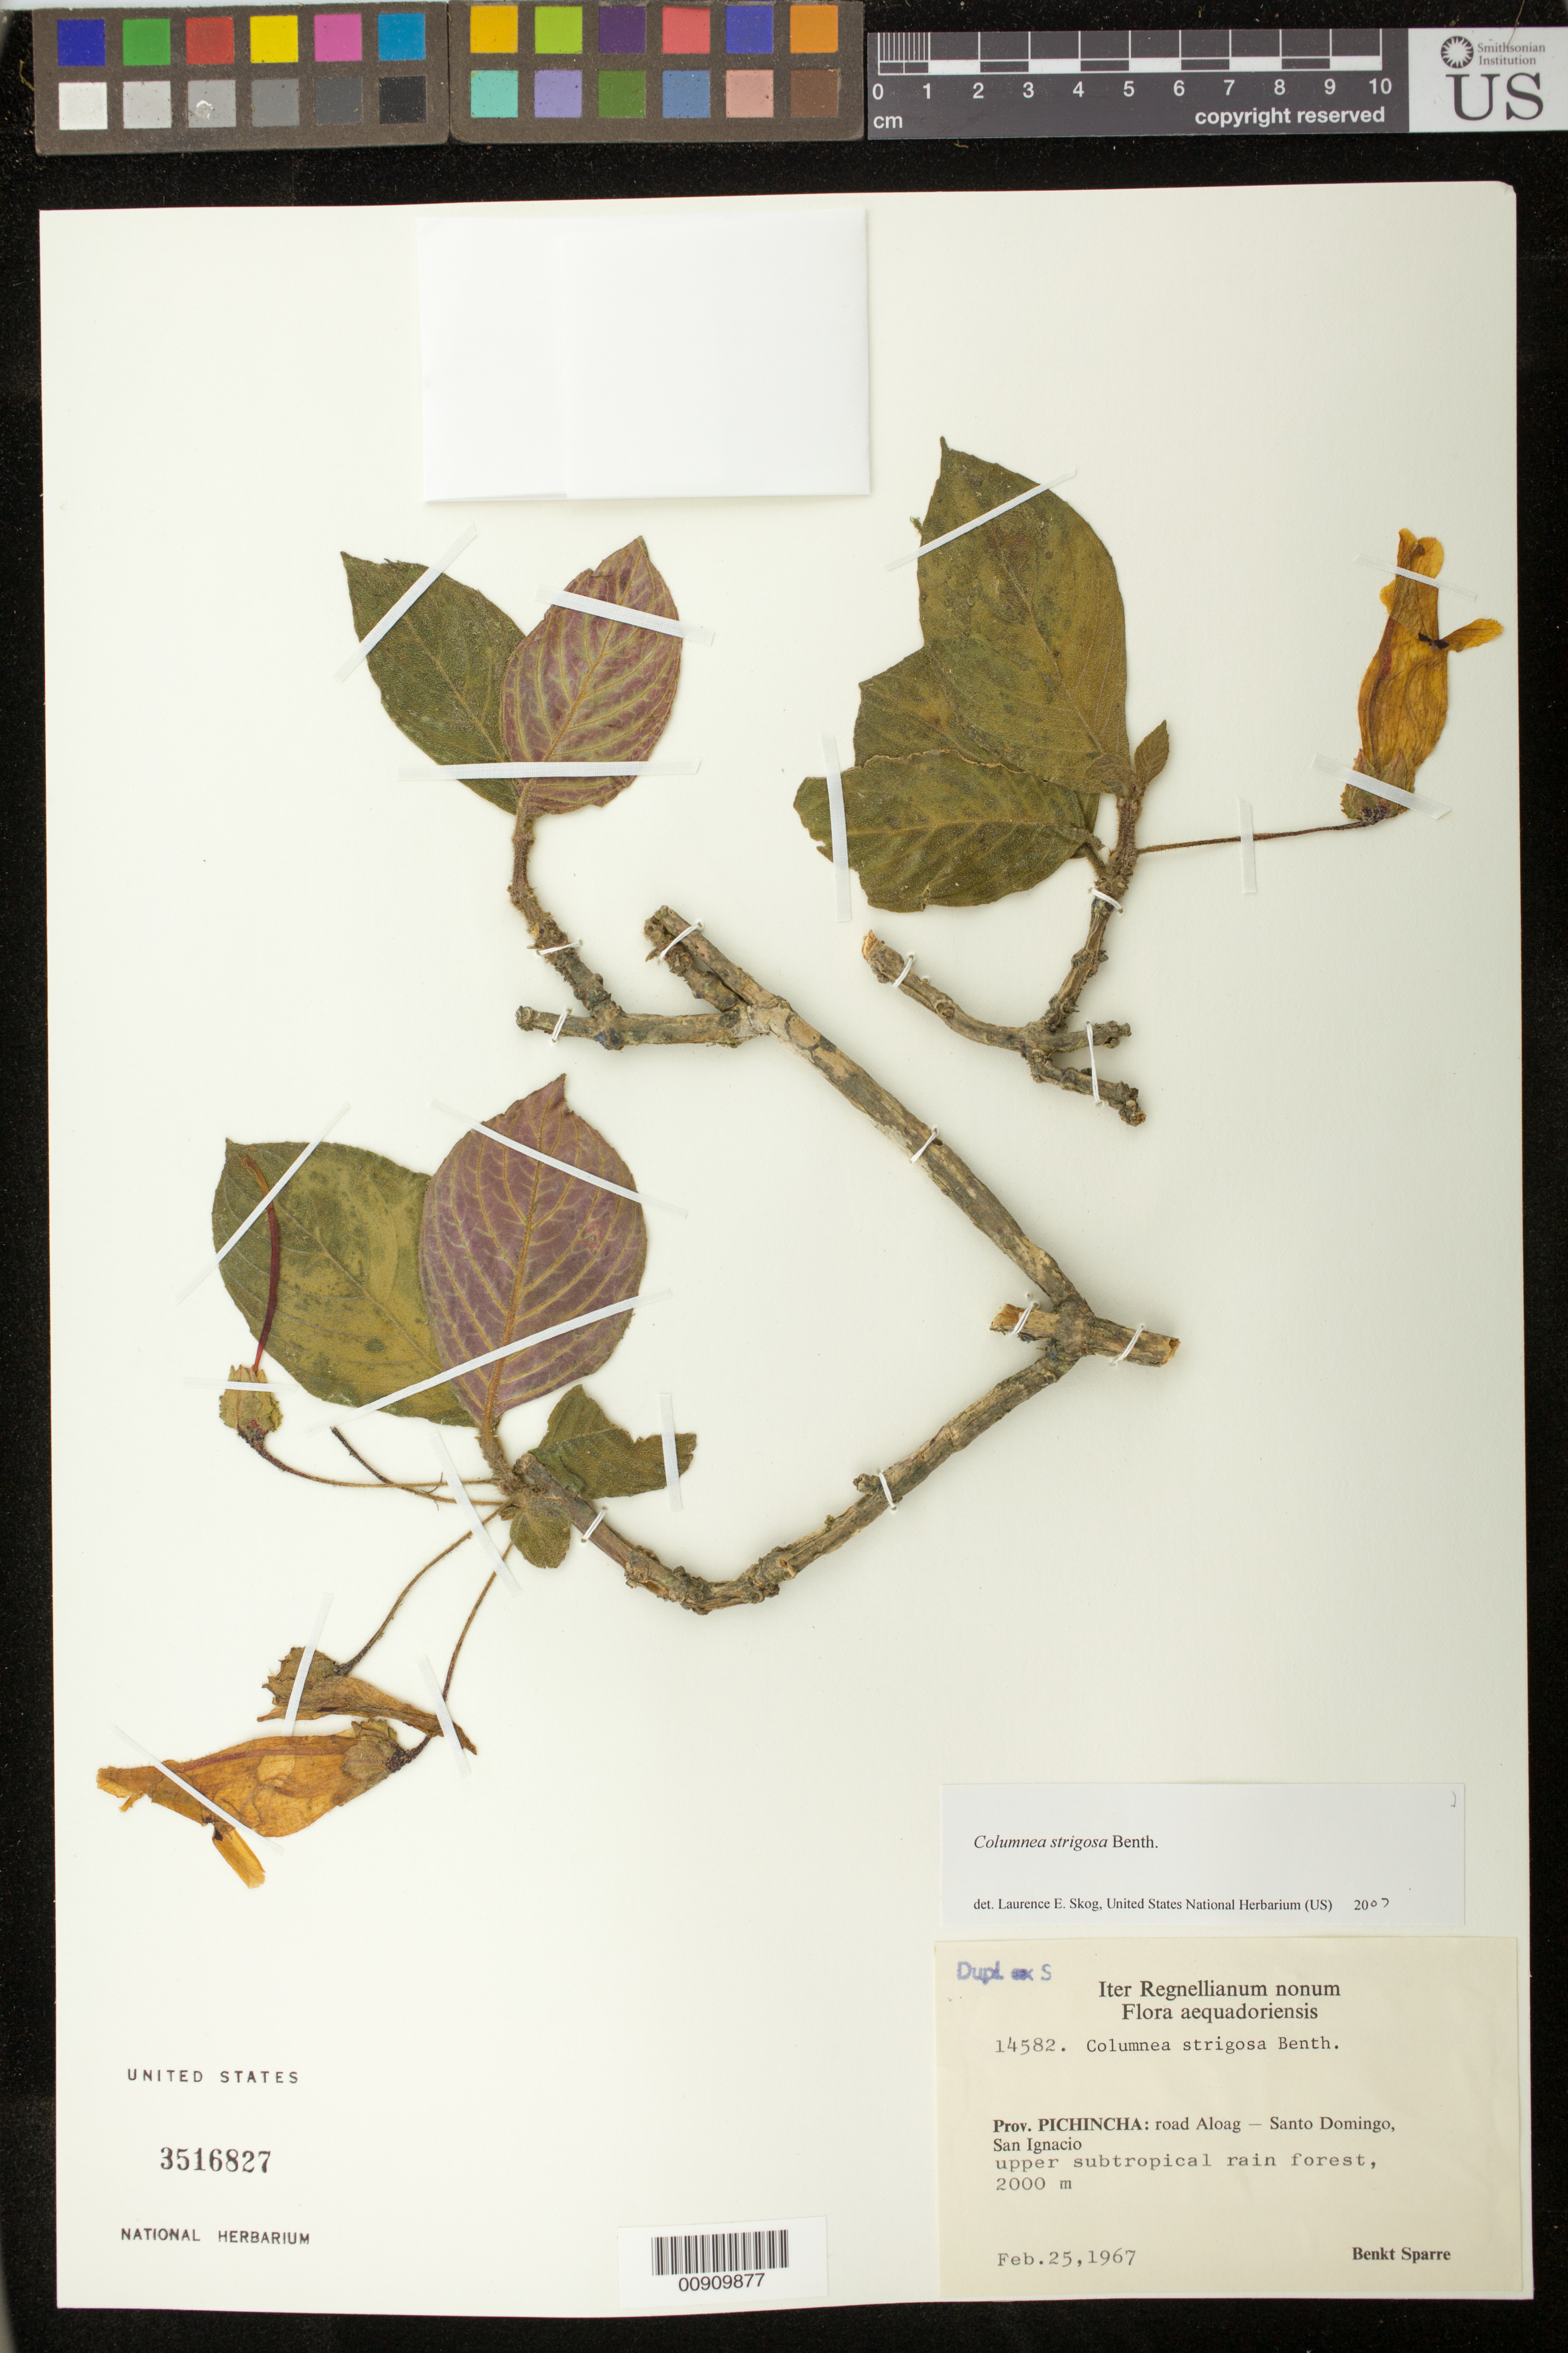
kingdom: Plantae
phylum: Tracheophyta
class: Magnoliopsida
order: Lamiales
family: Gesneriaceae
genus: Columnea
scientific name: Columnea strigosa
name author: Benth.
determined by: Skog, Laurence E.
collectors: B. Sparre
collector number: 14582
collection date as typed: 25 Feb 1967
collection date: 1967-02-25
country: Ecuador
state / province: Pichincha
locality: Prov. Pichincha: road Aloag - Santo Domingo, San Ignacio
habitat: Upper subtropical rain forest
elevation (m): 2000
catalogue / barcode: US 3516827